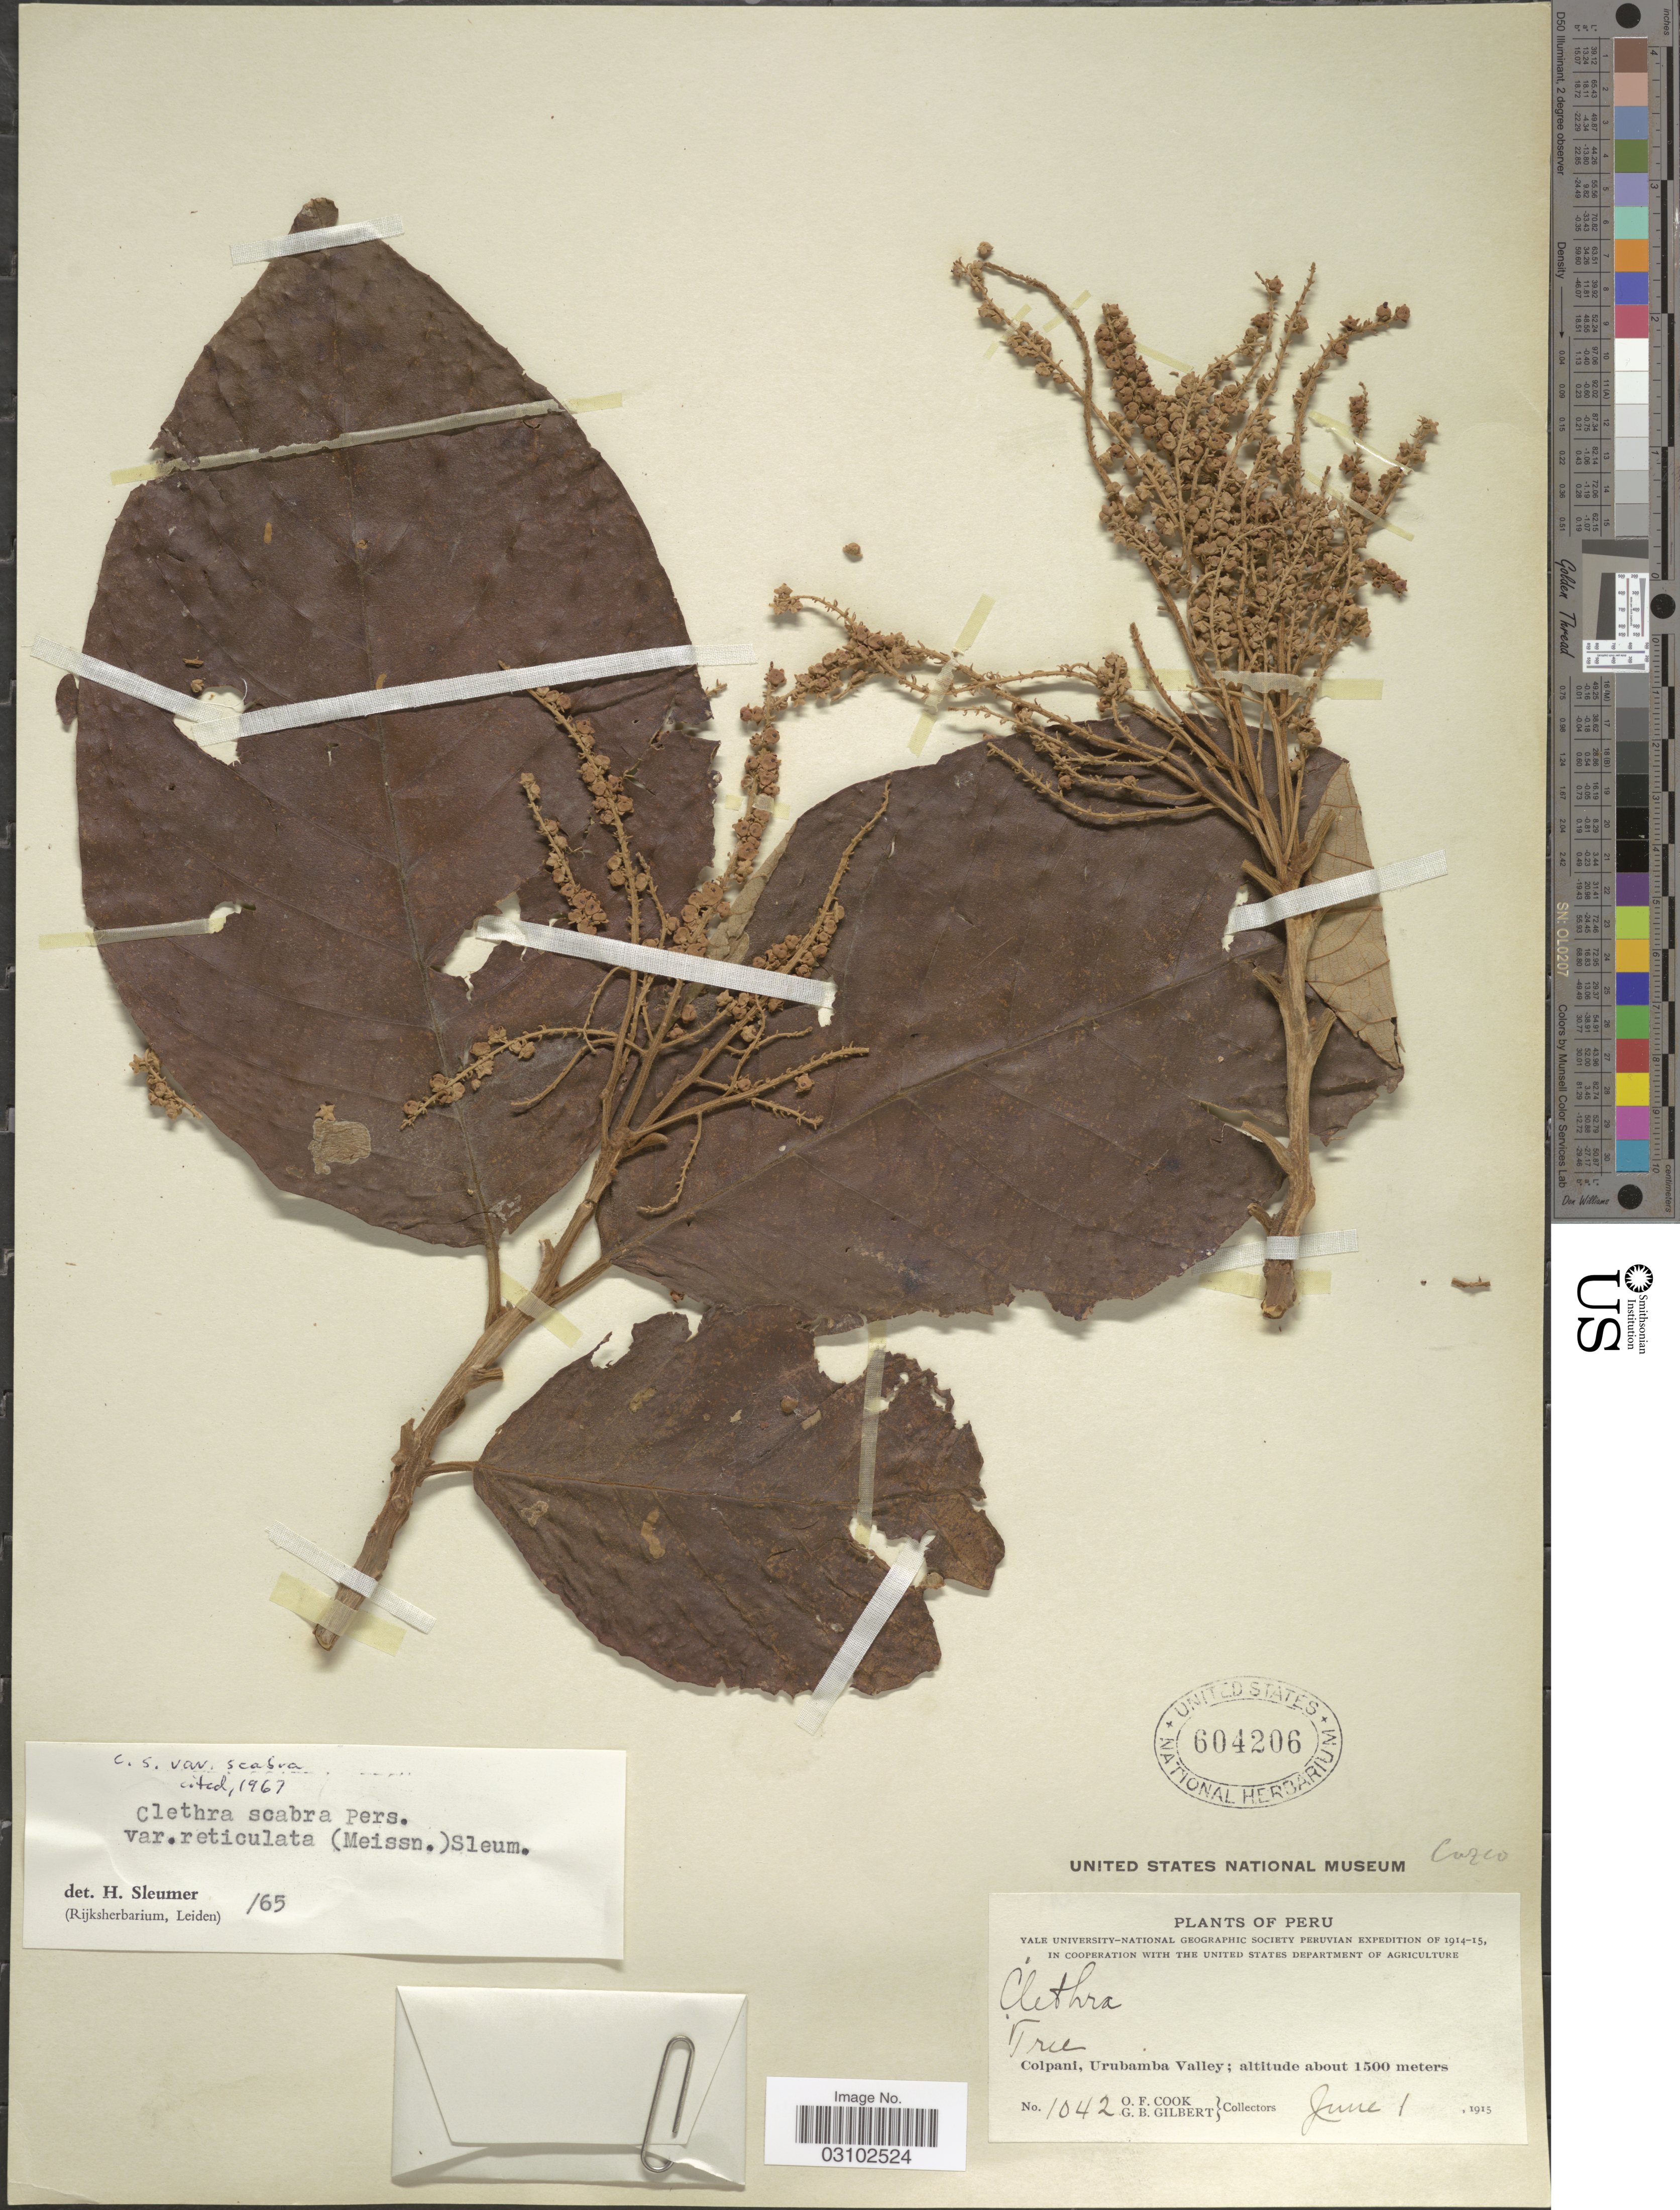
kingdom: Plantae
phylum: Tracheophyta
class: Magnoliopsida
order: Ericales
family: Clethraceae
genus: Clethra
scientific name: Clethra scabra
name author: Pers.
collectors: O. F. Cook & G. B. Gilbert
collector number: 1042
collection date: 1915-06-01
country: Peru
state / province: Cusco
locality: Cuzco. Colpani, Urubamba Valley.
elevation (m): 1500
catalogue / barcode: US 604206